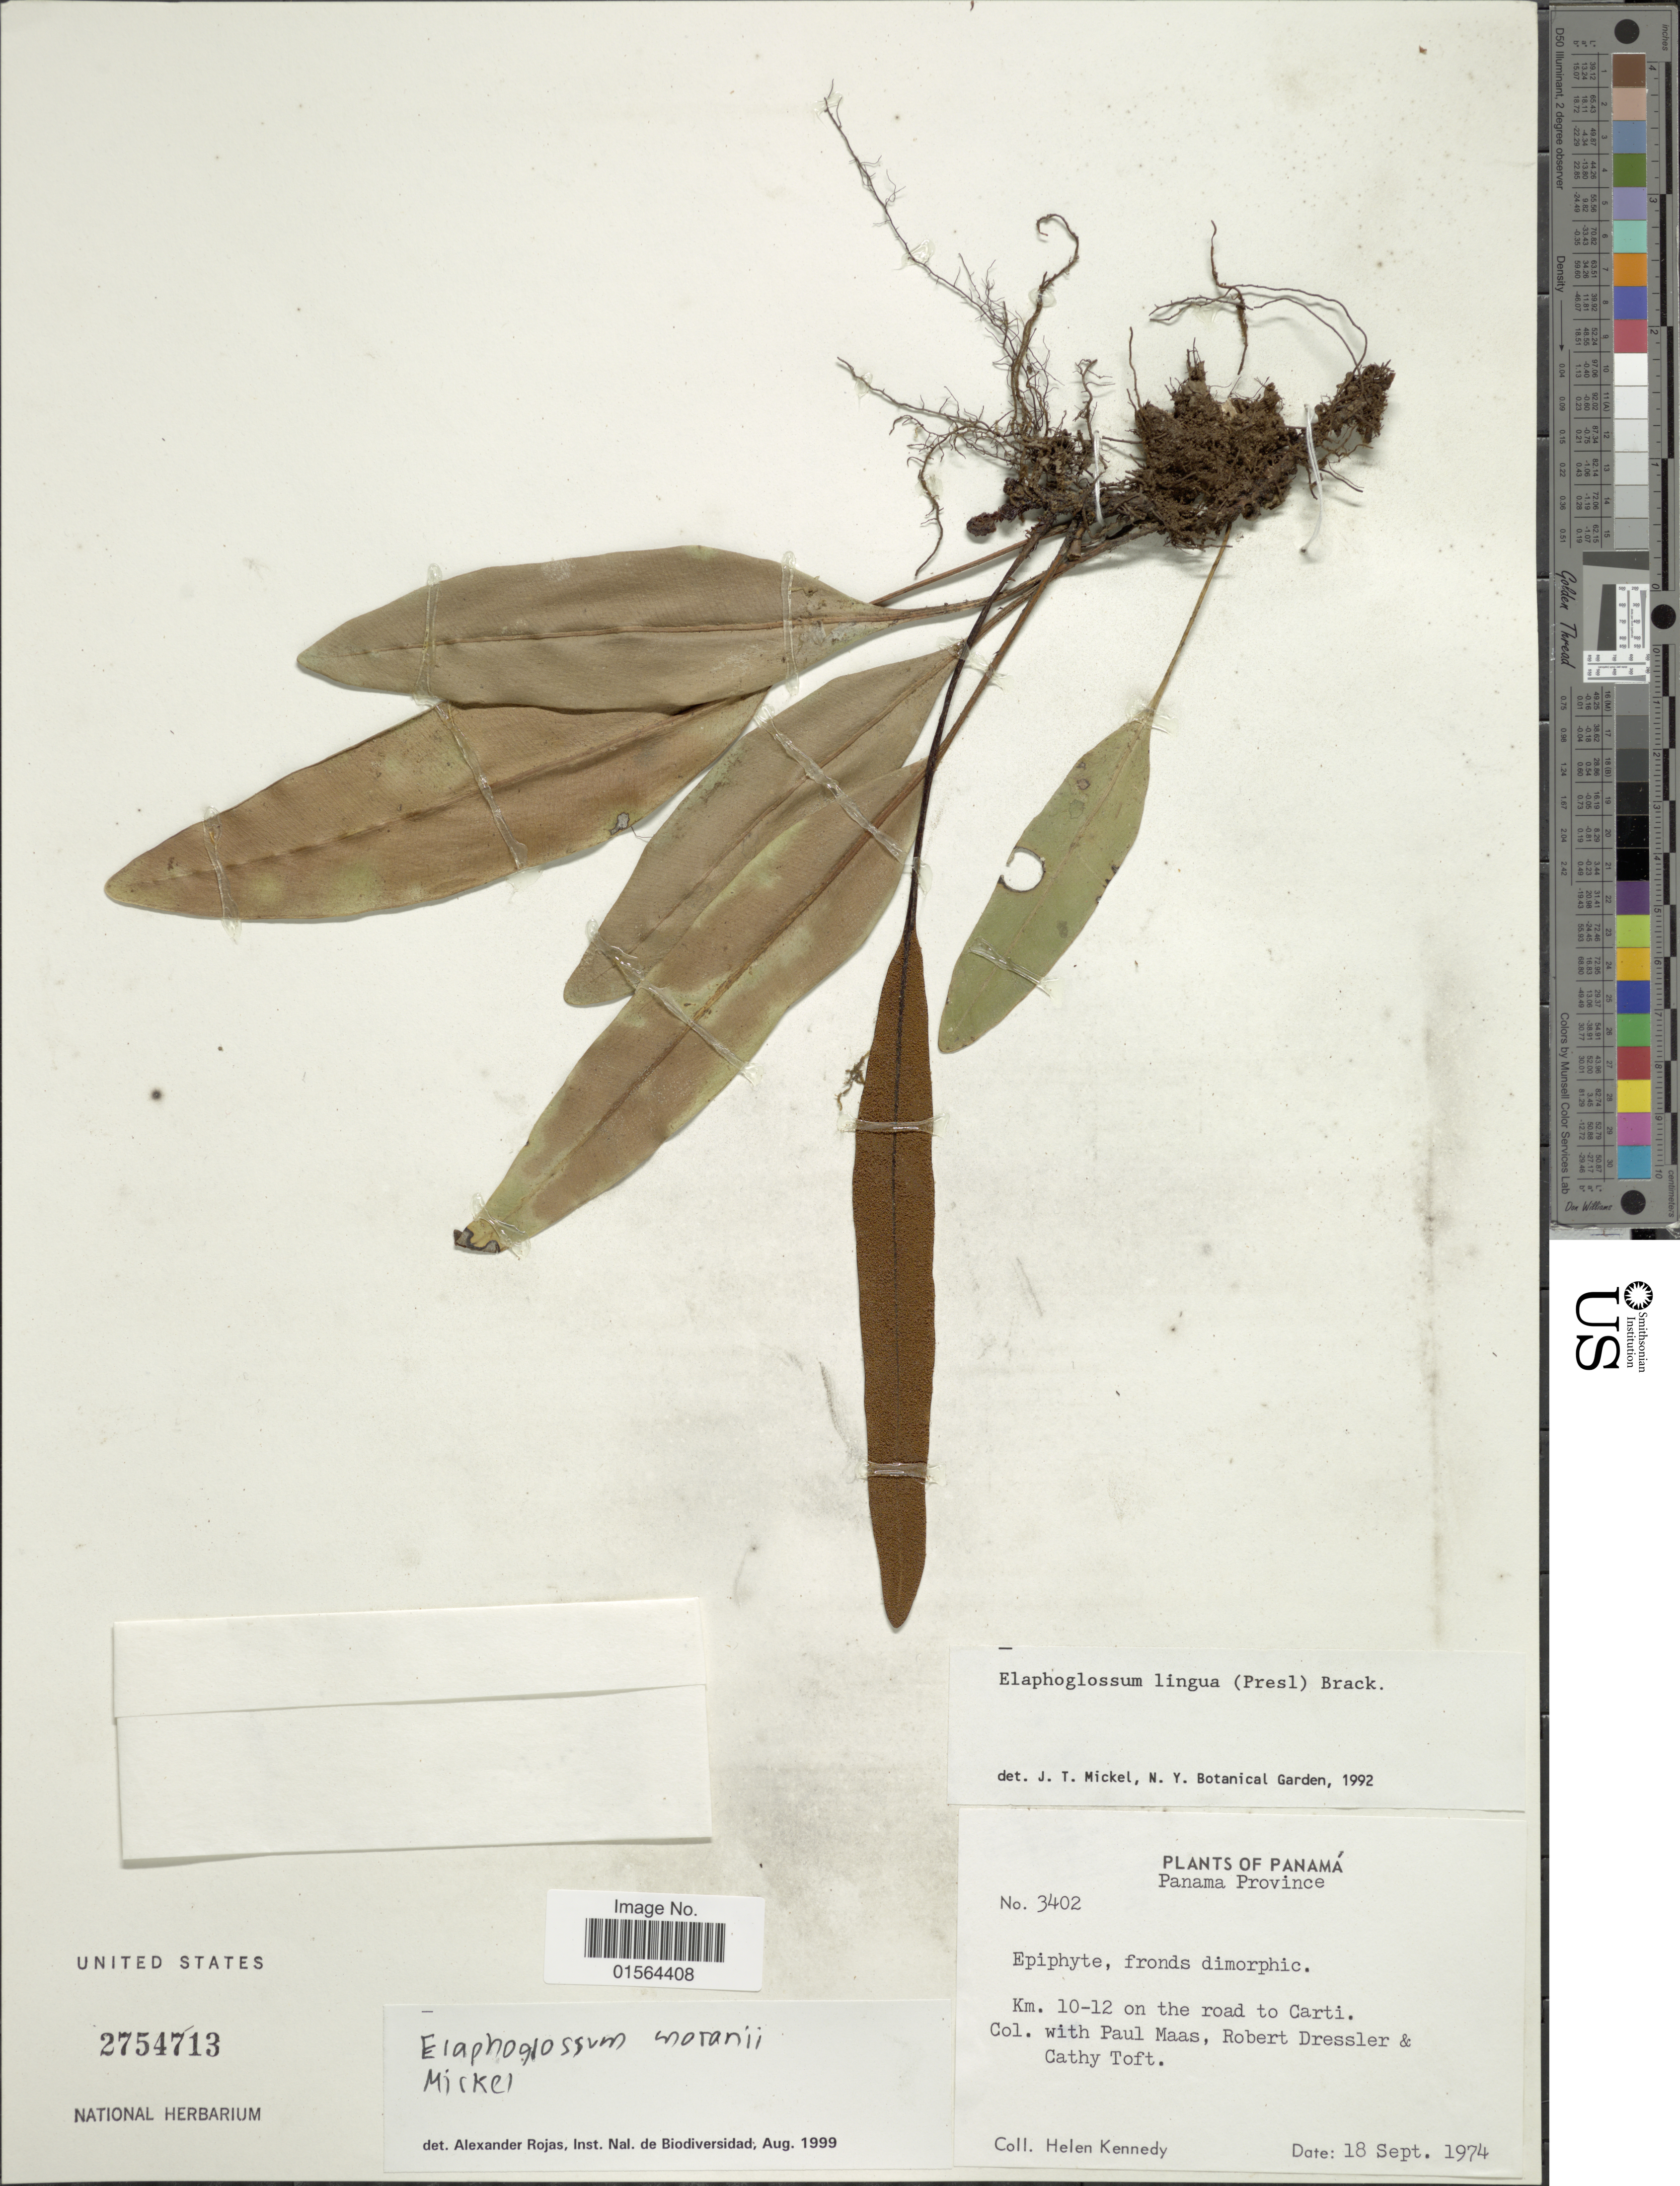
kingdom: Plantae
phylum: Tracheophyta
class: Polypodiopsida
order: Polypodiales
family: Dryopteridaceae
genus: Elaphoglossum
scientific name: Elaphoglossum moranii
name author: Mickel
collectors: H. Kennedy, P. Maas, R. Dressler & C. Toft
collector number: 3402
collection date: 1974-09-18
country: Panama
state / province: Panamá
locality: Panama Province, Km. 10-12 on the road to Carti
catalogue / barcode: US 2754713